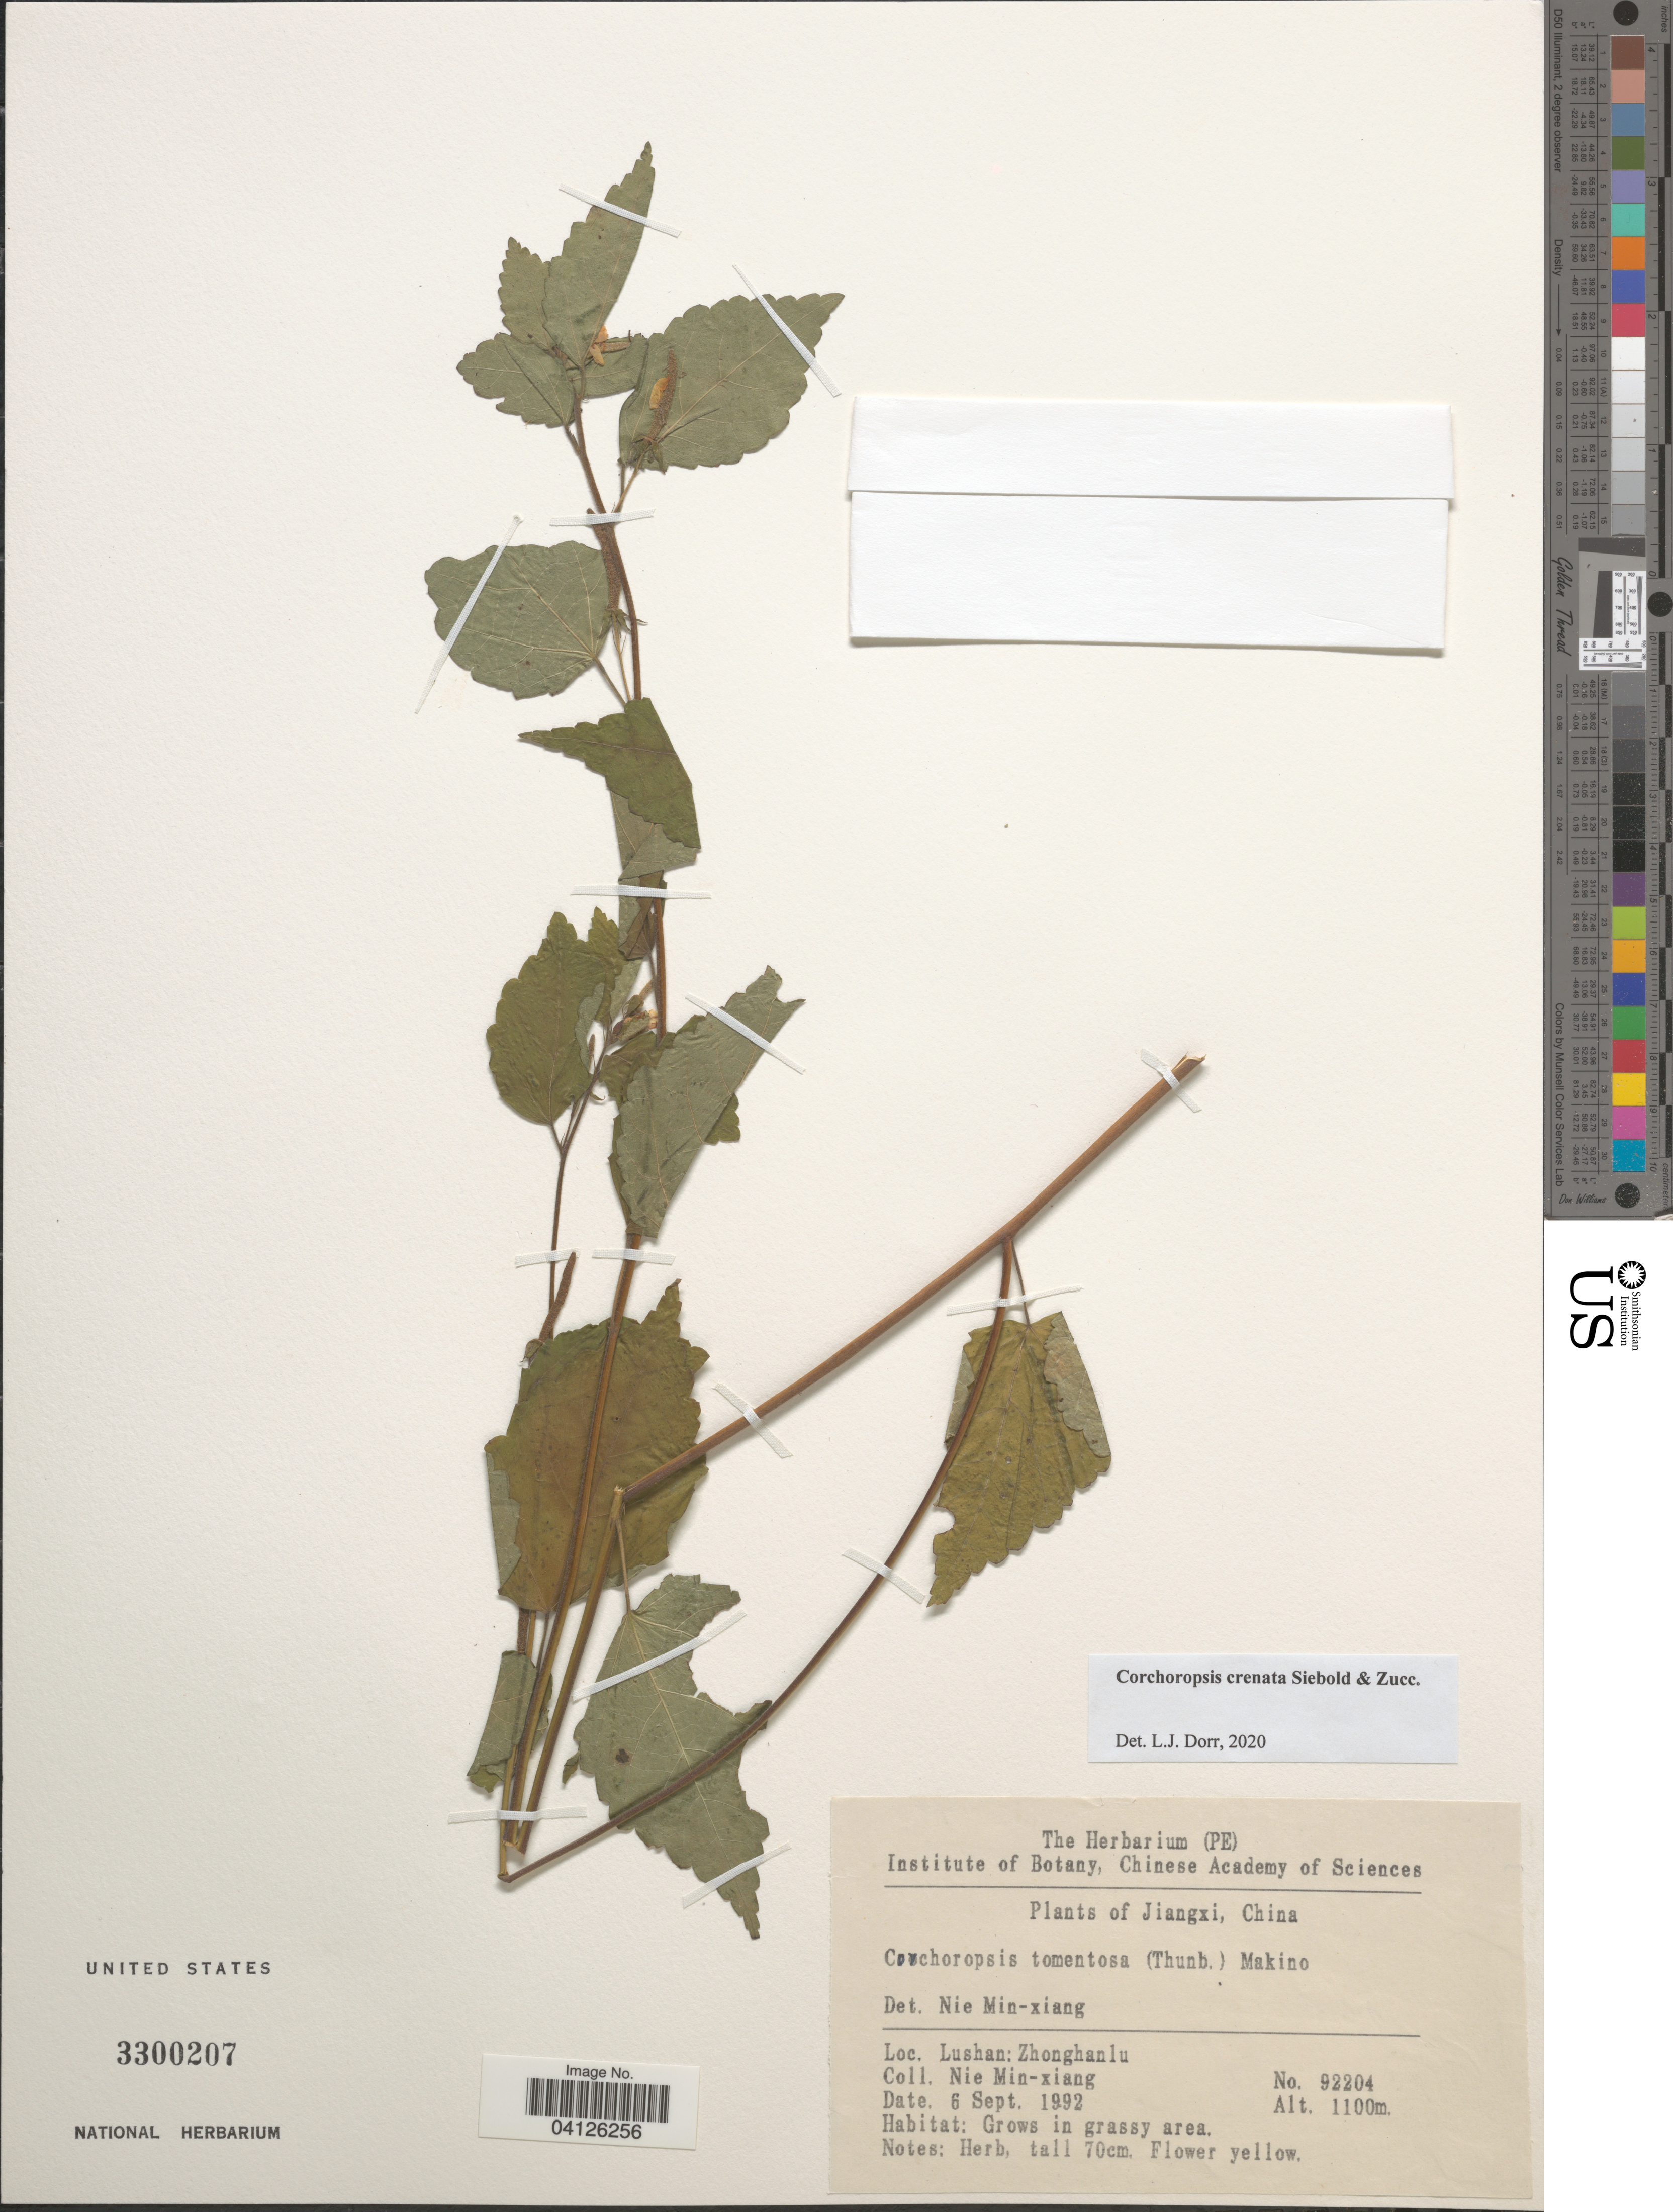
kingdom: Plantae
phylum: Tracheophyta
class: Magnoliopsida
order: Malvales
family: Malvaceae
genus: Corchoropsis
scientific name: Corchoropsis crenata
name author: Siebold & Zucc.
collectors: M. Nie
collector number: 92204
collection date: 1992-09-06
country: China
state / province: Jiangxi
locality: Lushan: Zhonghanlu.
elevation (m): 1100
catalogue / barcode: US 3300207